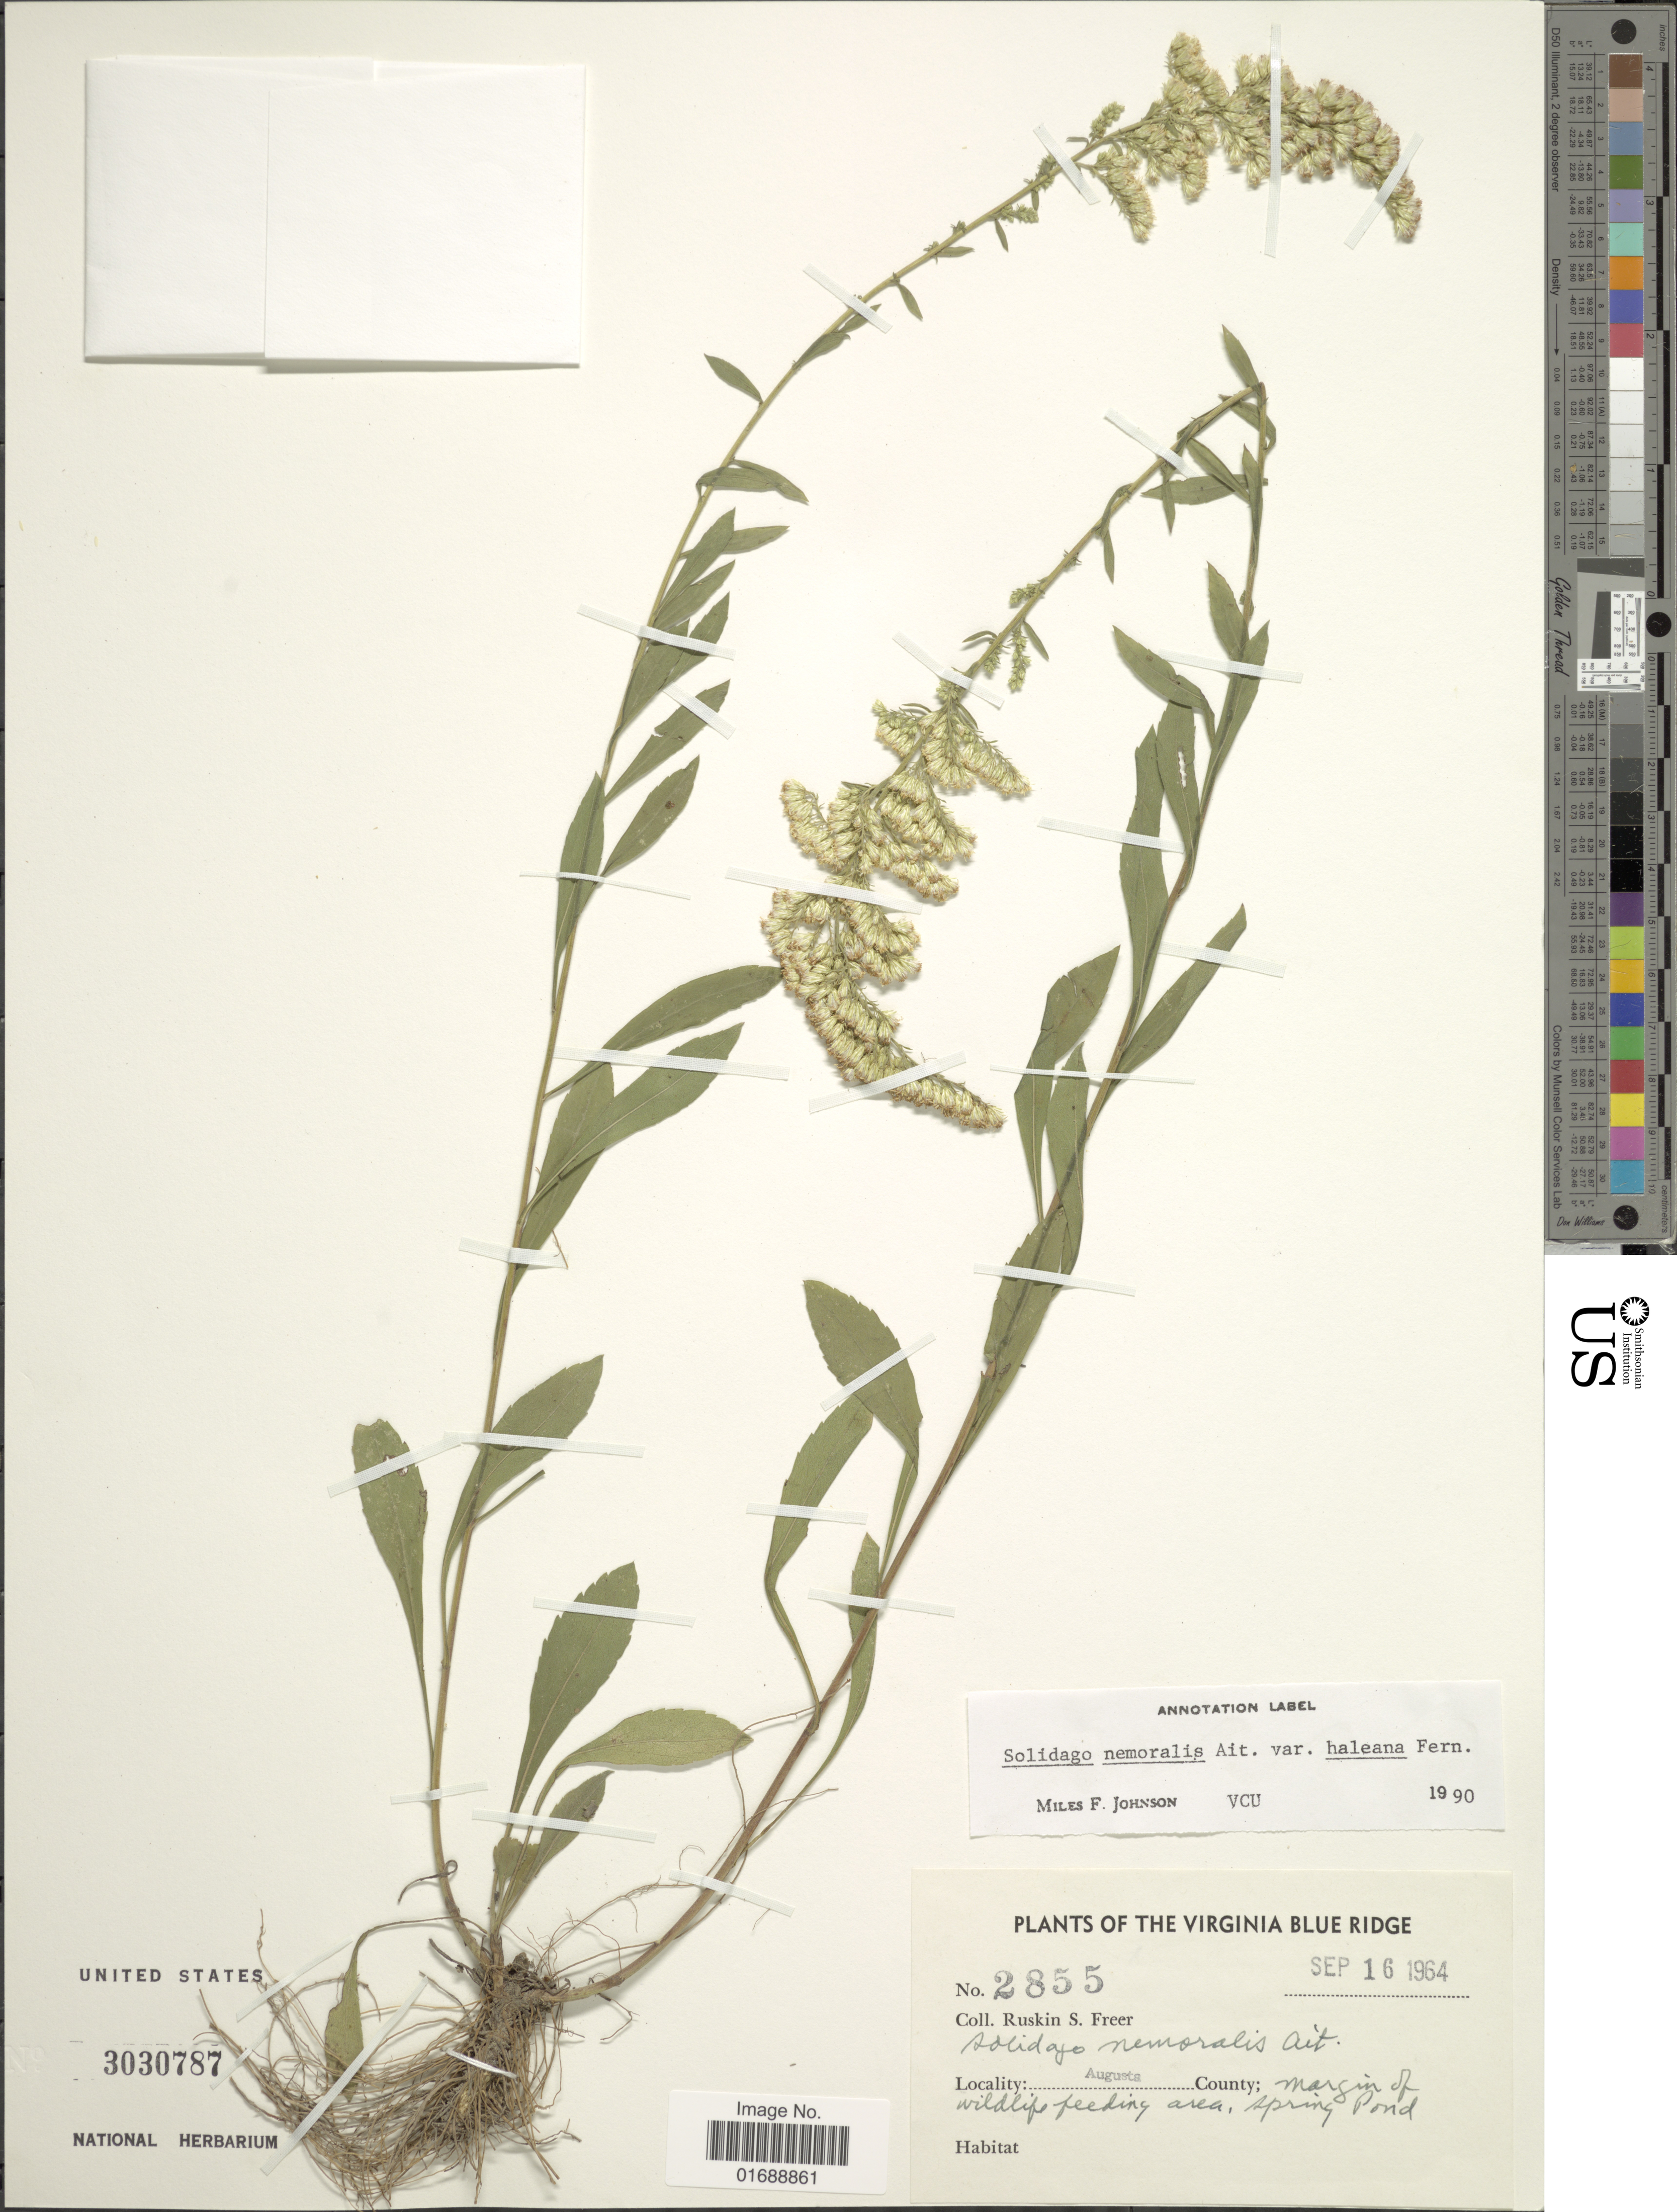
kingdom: Plantae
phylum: Tracheophyta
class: Magnoliopsida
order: Asterales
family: Asteraceae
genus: Solidago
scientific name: Solidago nemoralis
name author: Aiton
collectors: R. Freer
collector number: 2855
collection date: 1964-09-16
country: United States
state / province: Virginia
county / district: Augusta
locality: Virginia Blue Ridge, Augusta County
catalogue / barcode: US 3030787